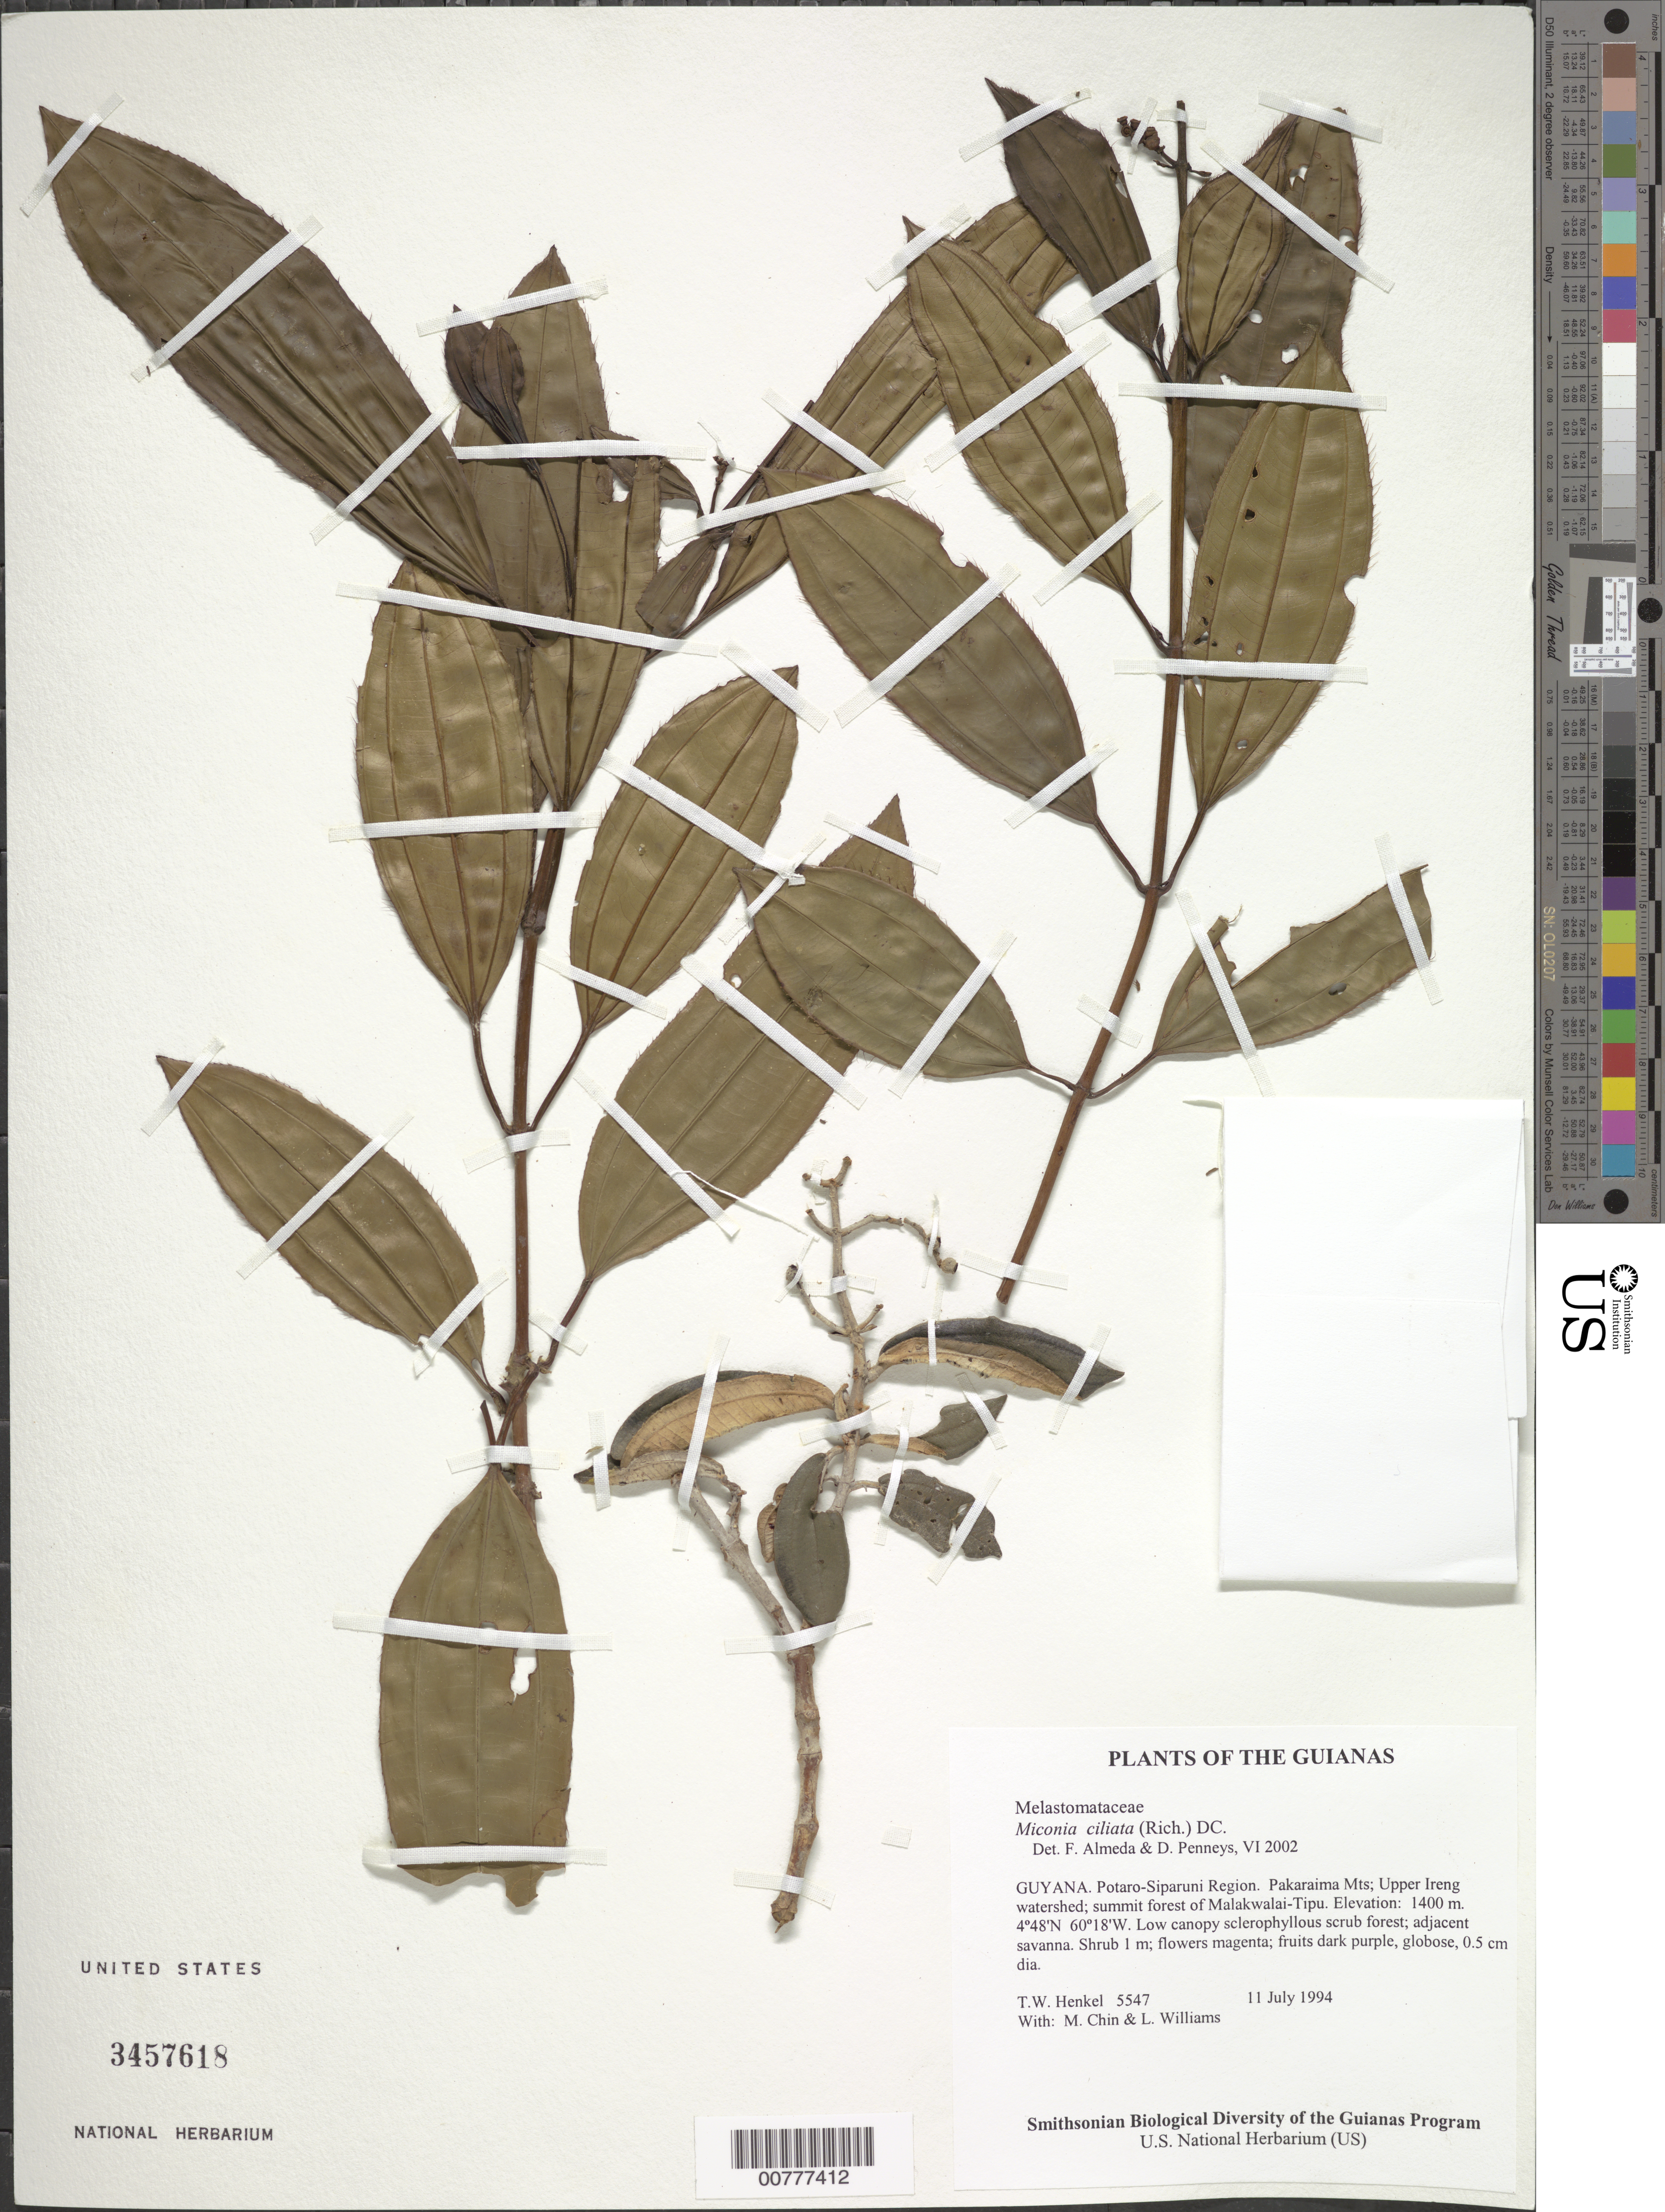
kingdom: Plantae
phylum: Tracheophyta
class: Magnoliopsida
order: Myrtales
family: Melastomataceae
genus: Miconia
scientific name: Miconia ciliata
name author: (Rich.) DC.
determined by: Almeda, F.; Penneys, D. S.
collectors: T. Henkel, M. Chin & L. Williams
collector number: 5547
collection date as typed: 11 July 1994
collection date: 1994-07-11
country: Guyana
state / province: Potaro-Siparuni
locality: Pakaraima Mts; Upper Ireng watershed; summit forest of Malakwalai-Tipu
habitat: Low canopy sclerophyllous scrub forest; adjacent savanna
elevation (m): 1400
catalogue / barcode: US 3457618